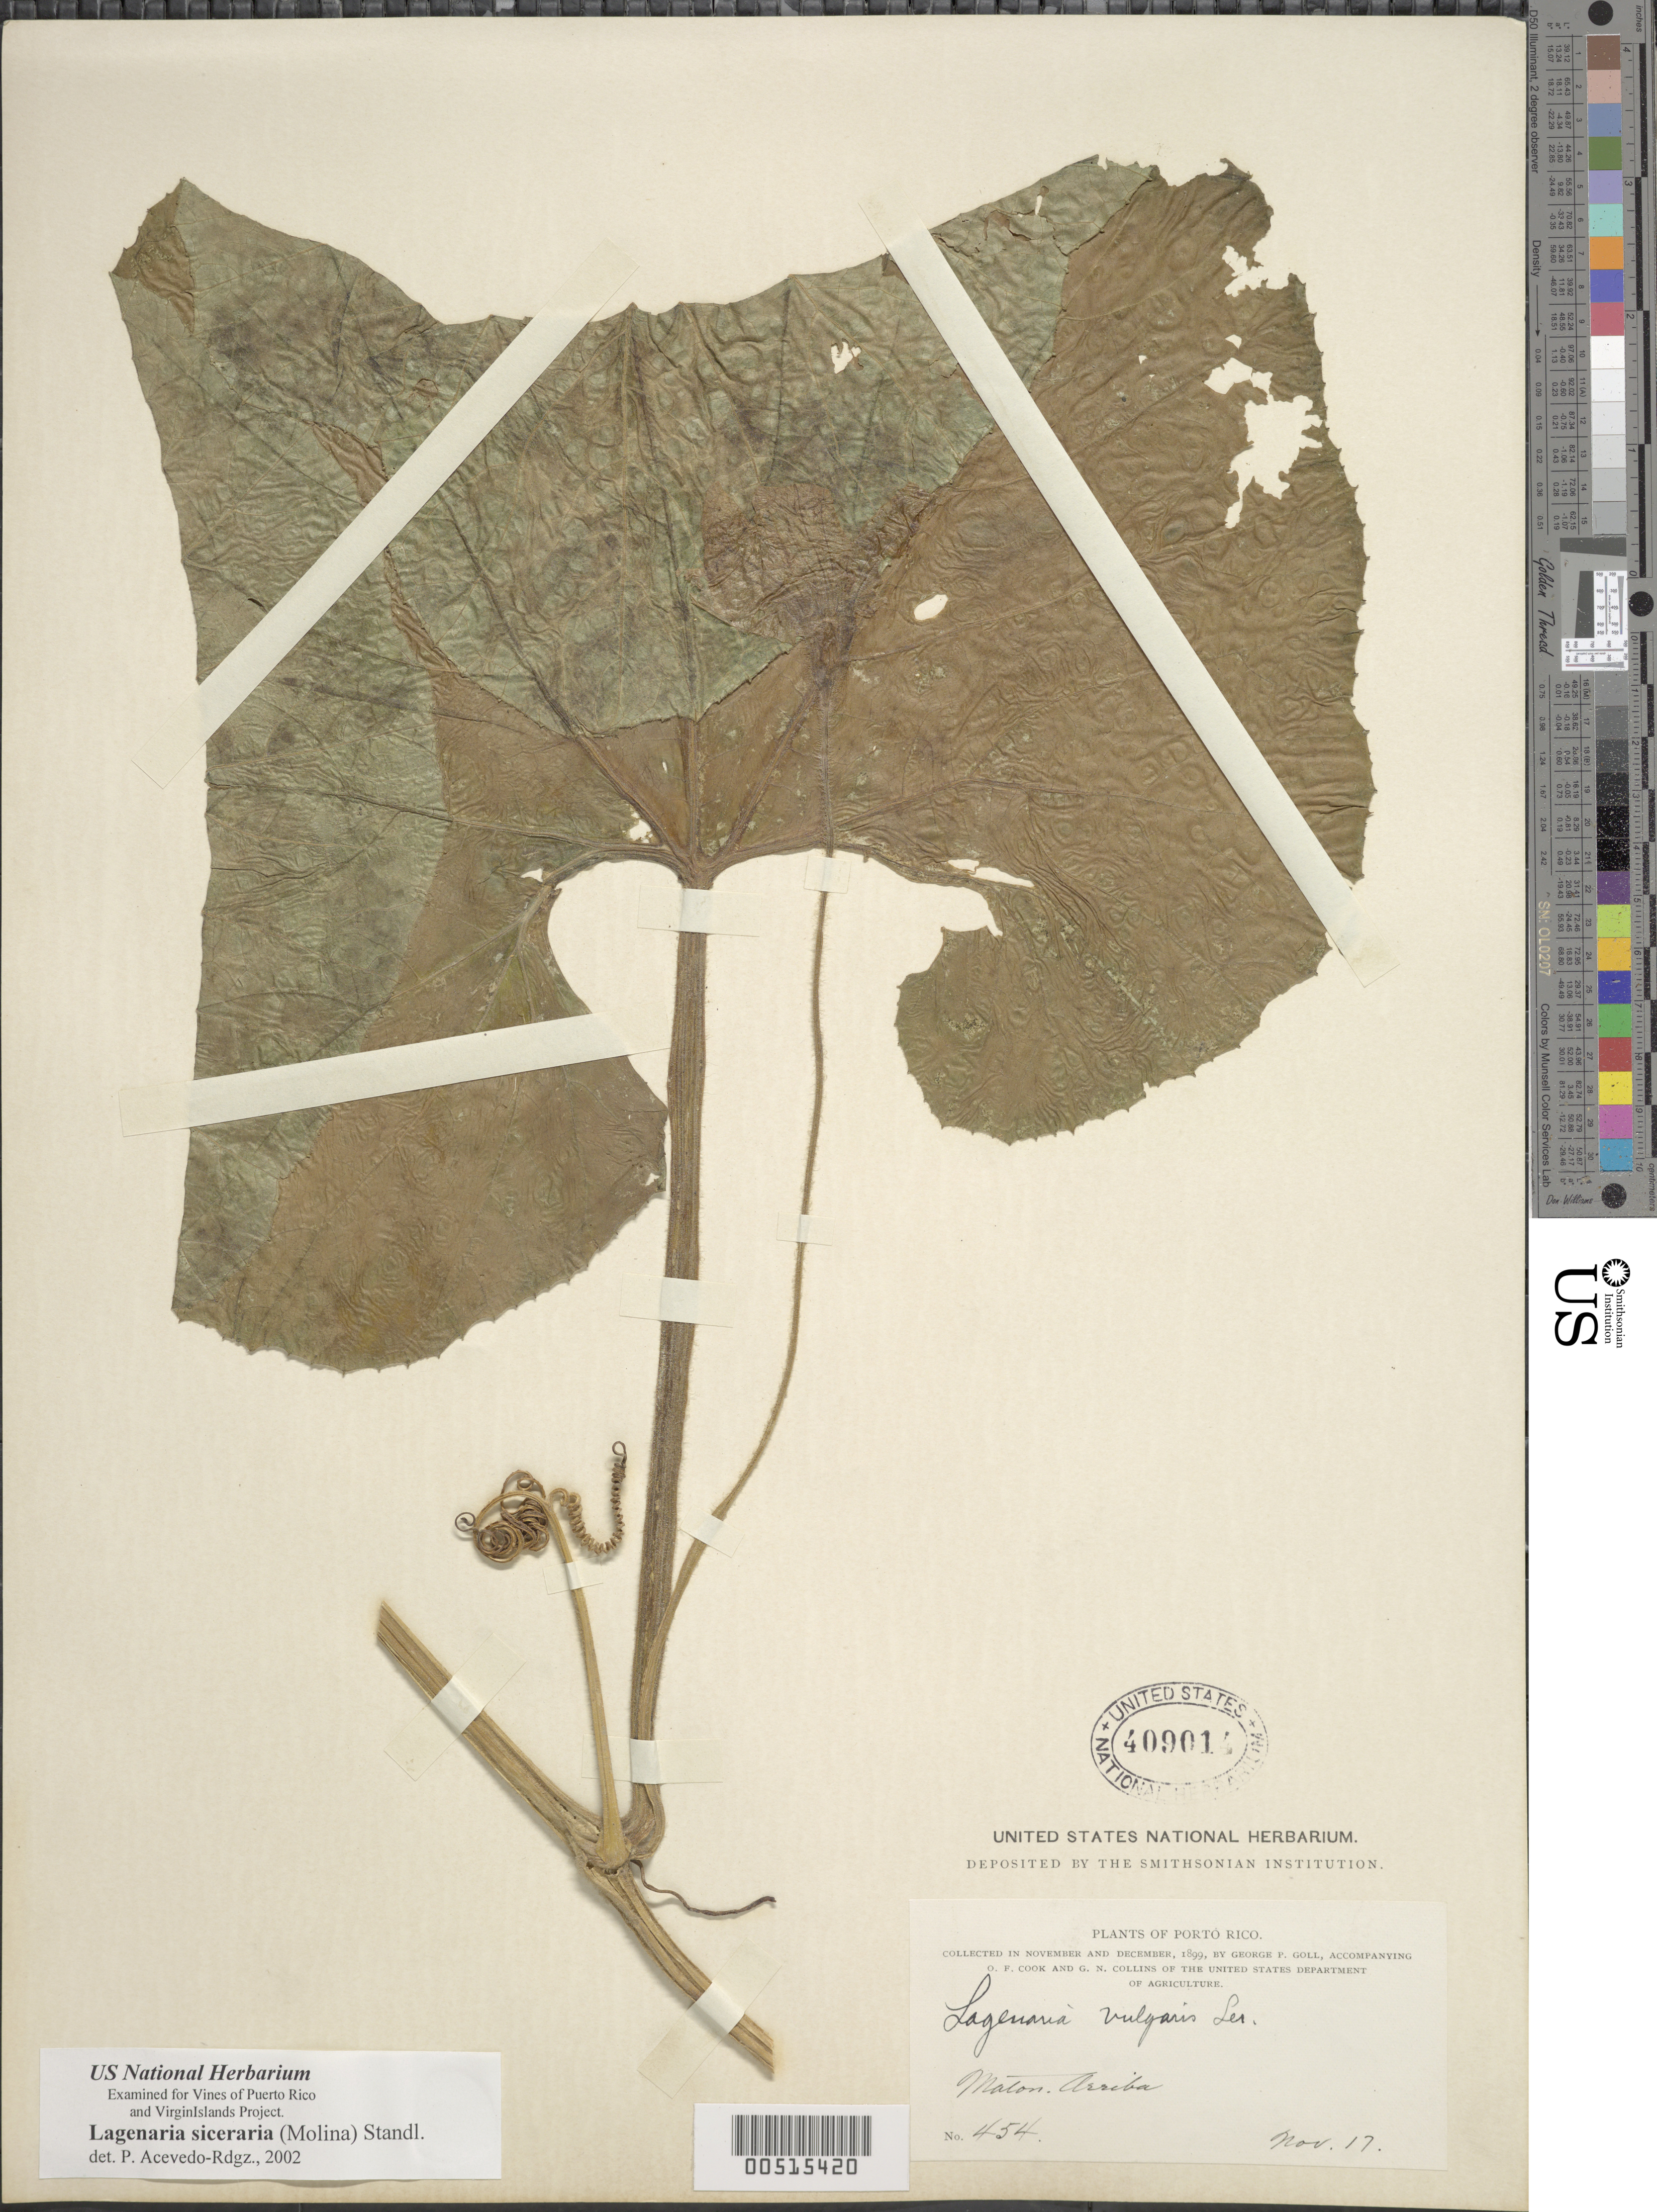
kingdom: Plantae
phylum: Tracheophyta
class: Magnoliopsida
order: Cucurbitales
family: Cucurbitaceae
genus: Lagenaria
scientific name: Lagenaria siceraria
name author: (Molina) Standl.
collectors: G. Goll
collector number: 454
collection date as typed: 17 Nov 1899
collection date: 1899-11-17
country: Puerto Rico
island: Greater Antilles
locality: Maton. Arriba.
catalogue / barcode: US 409014